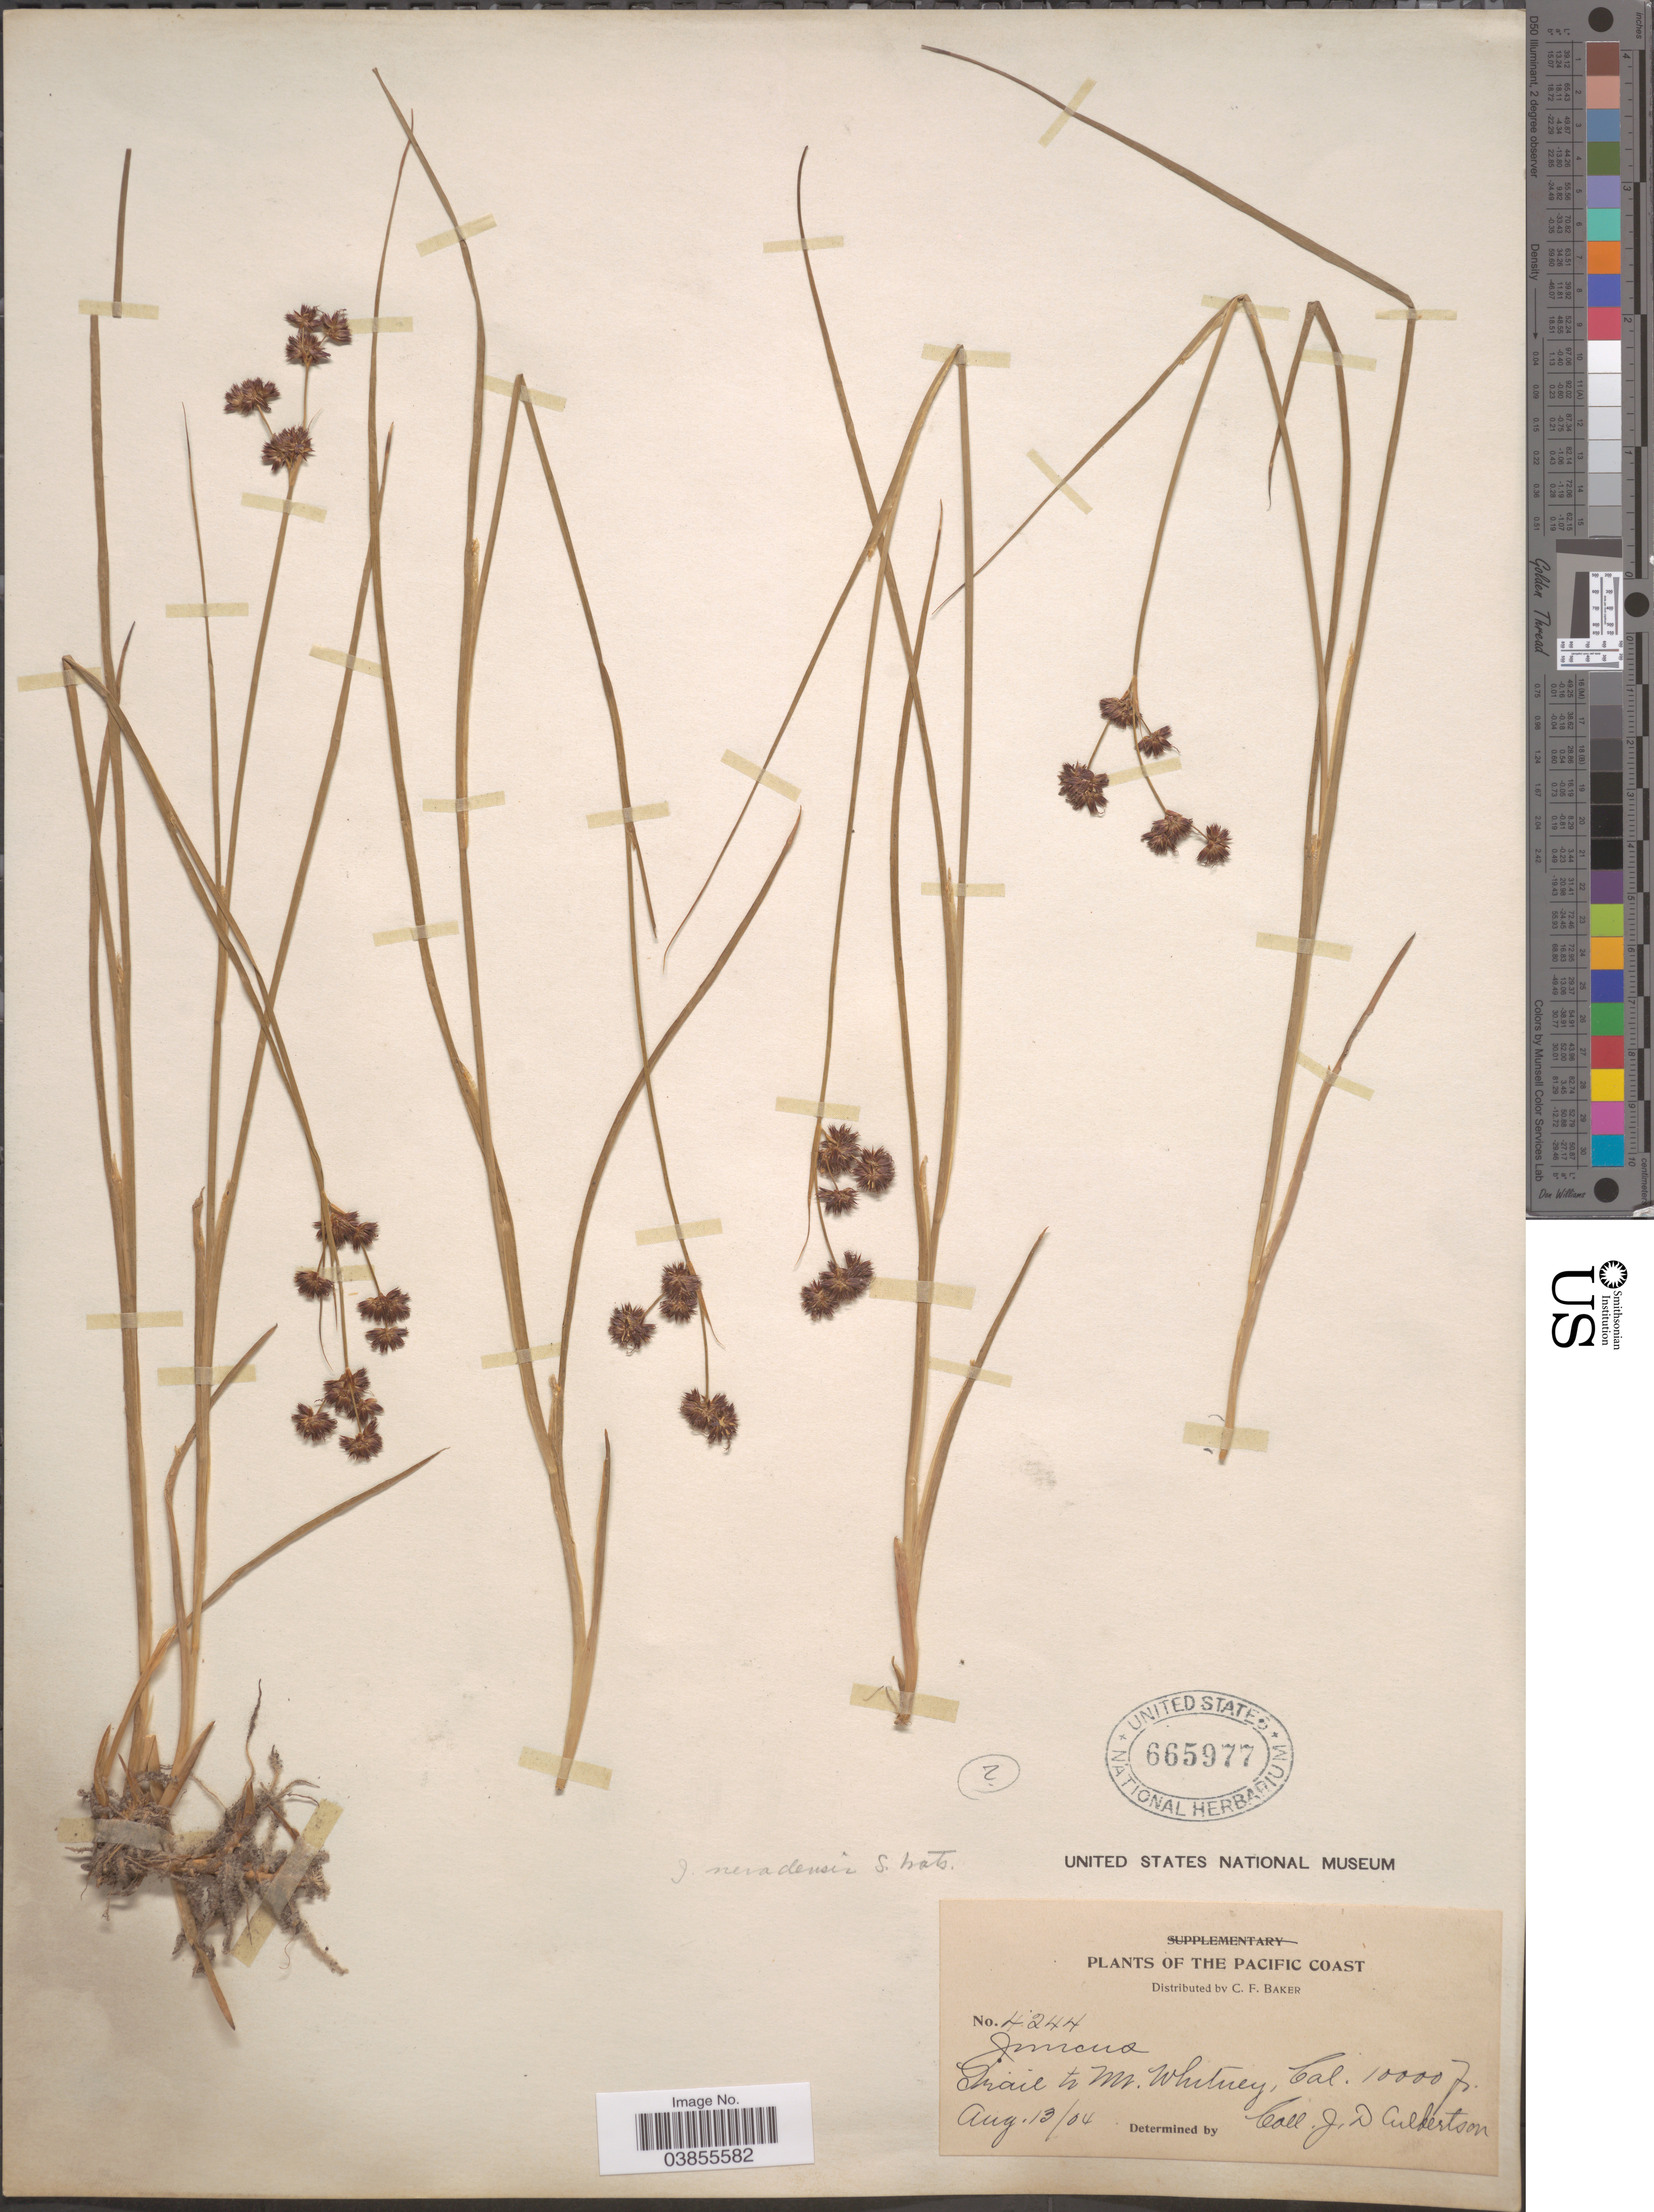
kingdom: Plantae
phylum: Tracheophyta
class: Liliopsida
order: Poales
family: Juncaceae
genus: Juncus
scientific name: Juncus nevadensis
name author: S. Watson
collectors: J. Culbertson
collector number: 4244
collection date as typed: Transcribed d/m/y: 13/8/4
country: United States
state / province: California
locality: The Pacific Coast. Trail to Mt. Whitney.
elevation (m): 3048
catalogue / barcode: US 665977